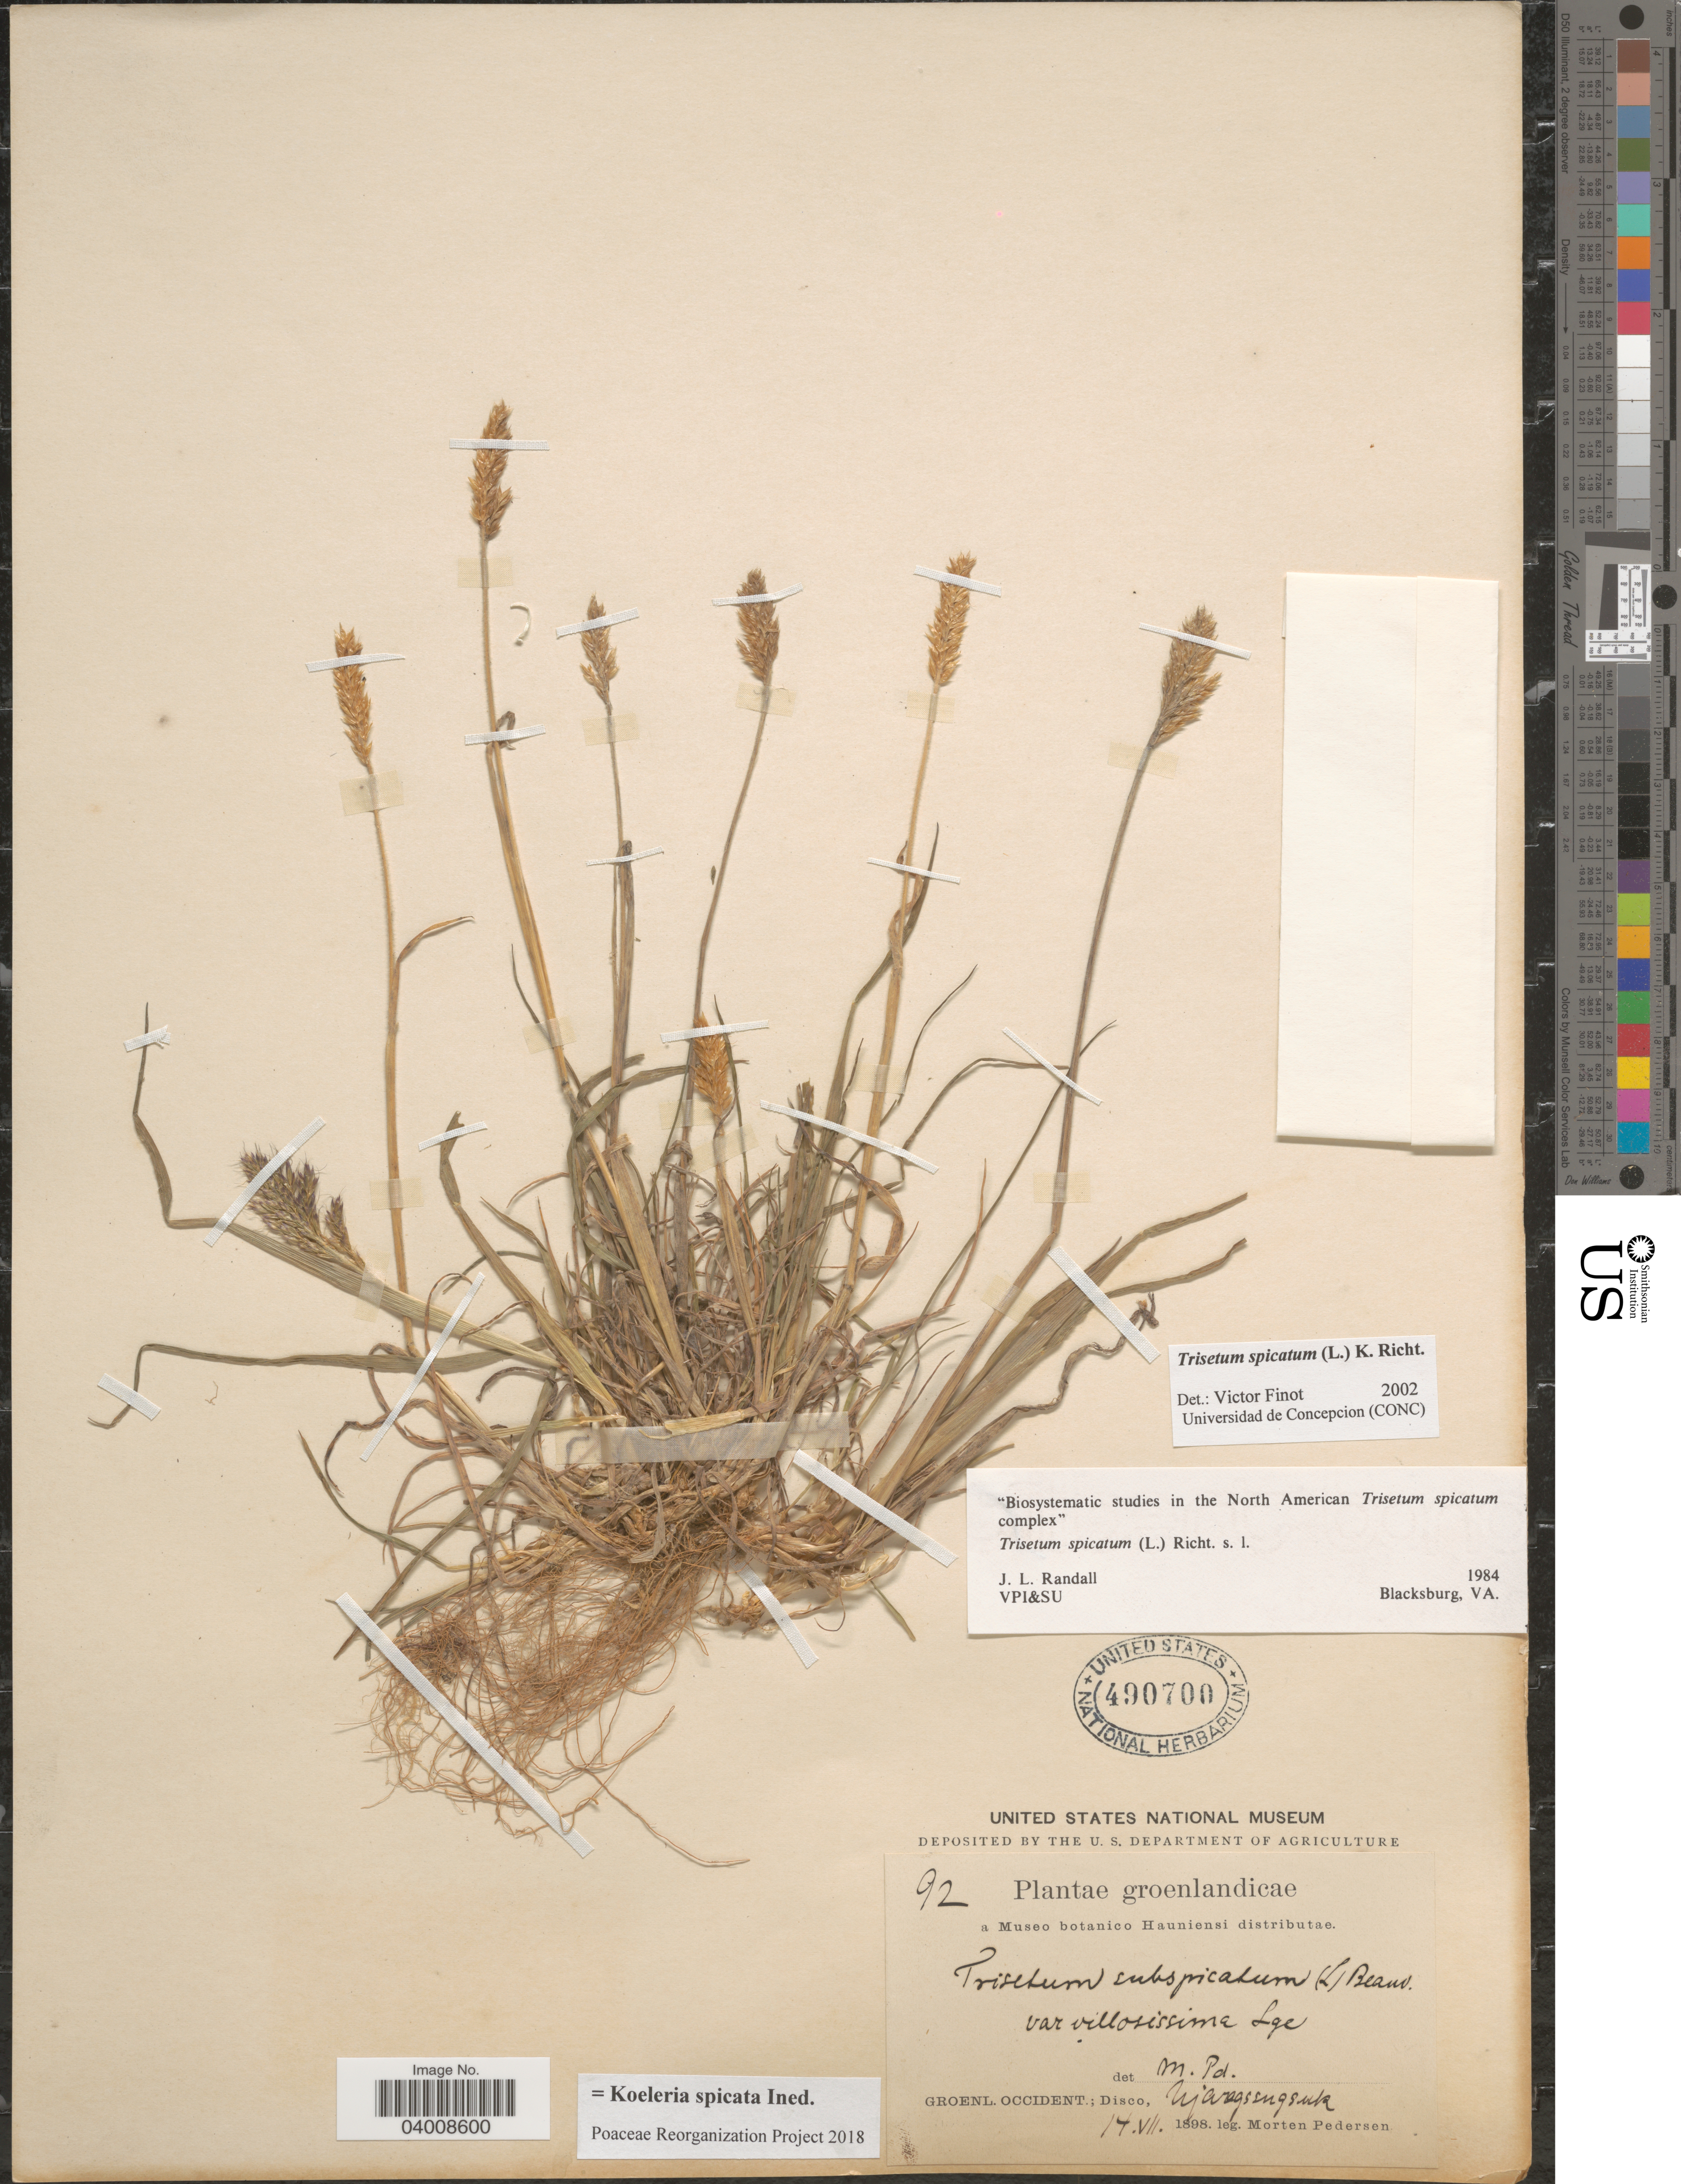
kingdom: Plantae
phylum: Tracheophyta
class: Liliopsida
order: Poales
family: Poaceae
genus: Koeleria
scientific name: Koeleria spicata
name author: (L.) Barberá et al.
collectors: M. Pedersen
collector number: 92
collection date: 1898-07-14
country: Greenland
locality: Groenlandicae. Groenl. Occident.; Disco, Ujarassugsuk.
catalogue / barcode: US 490700